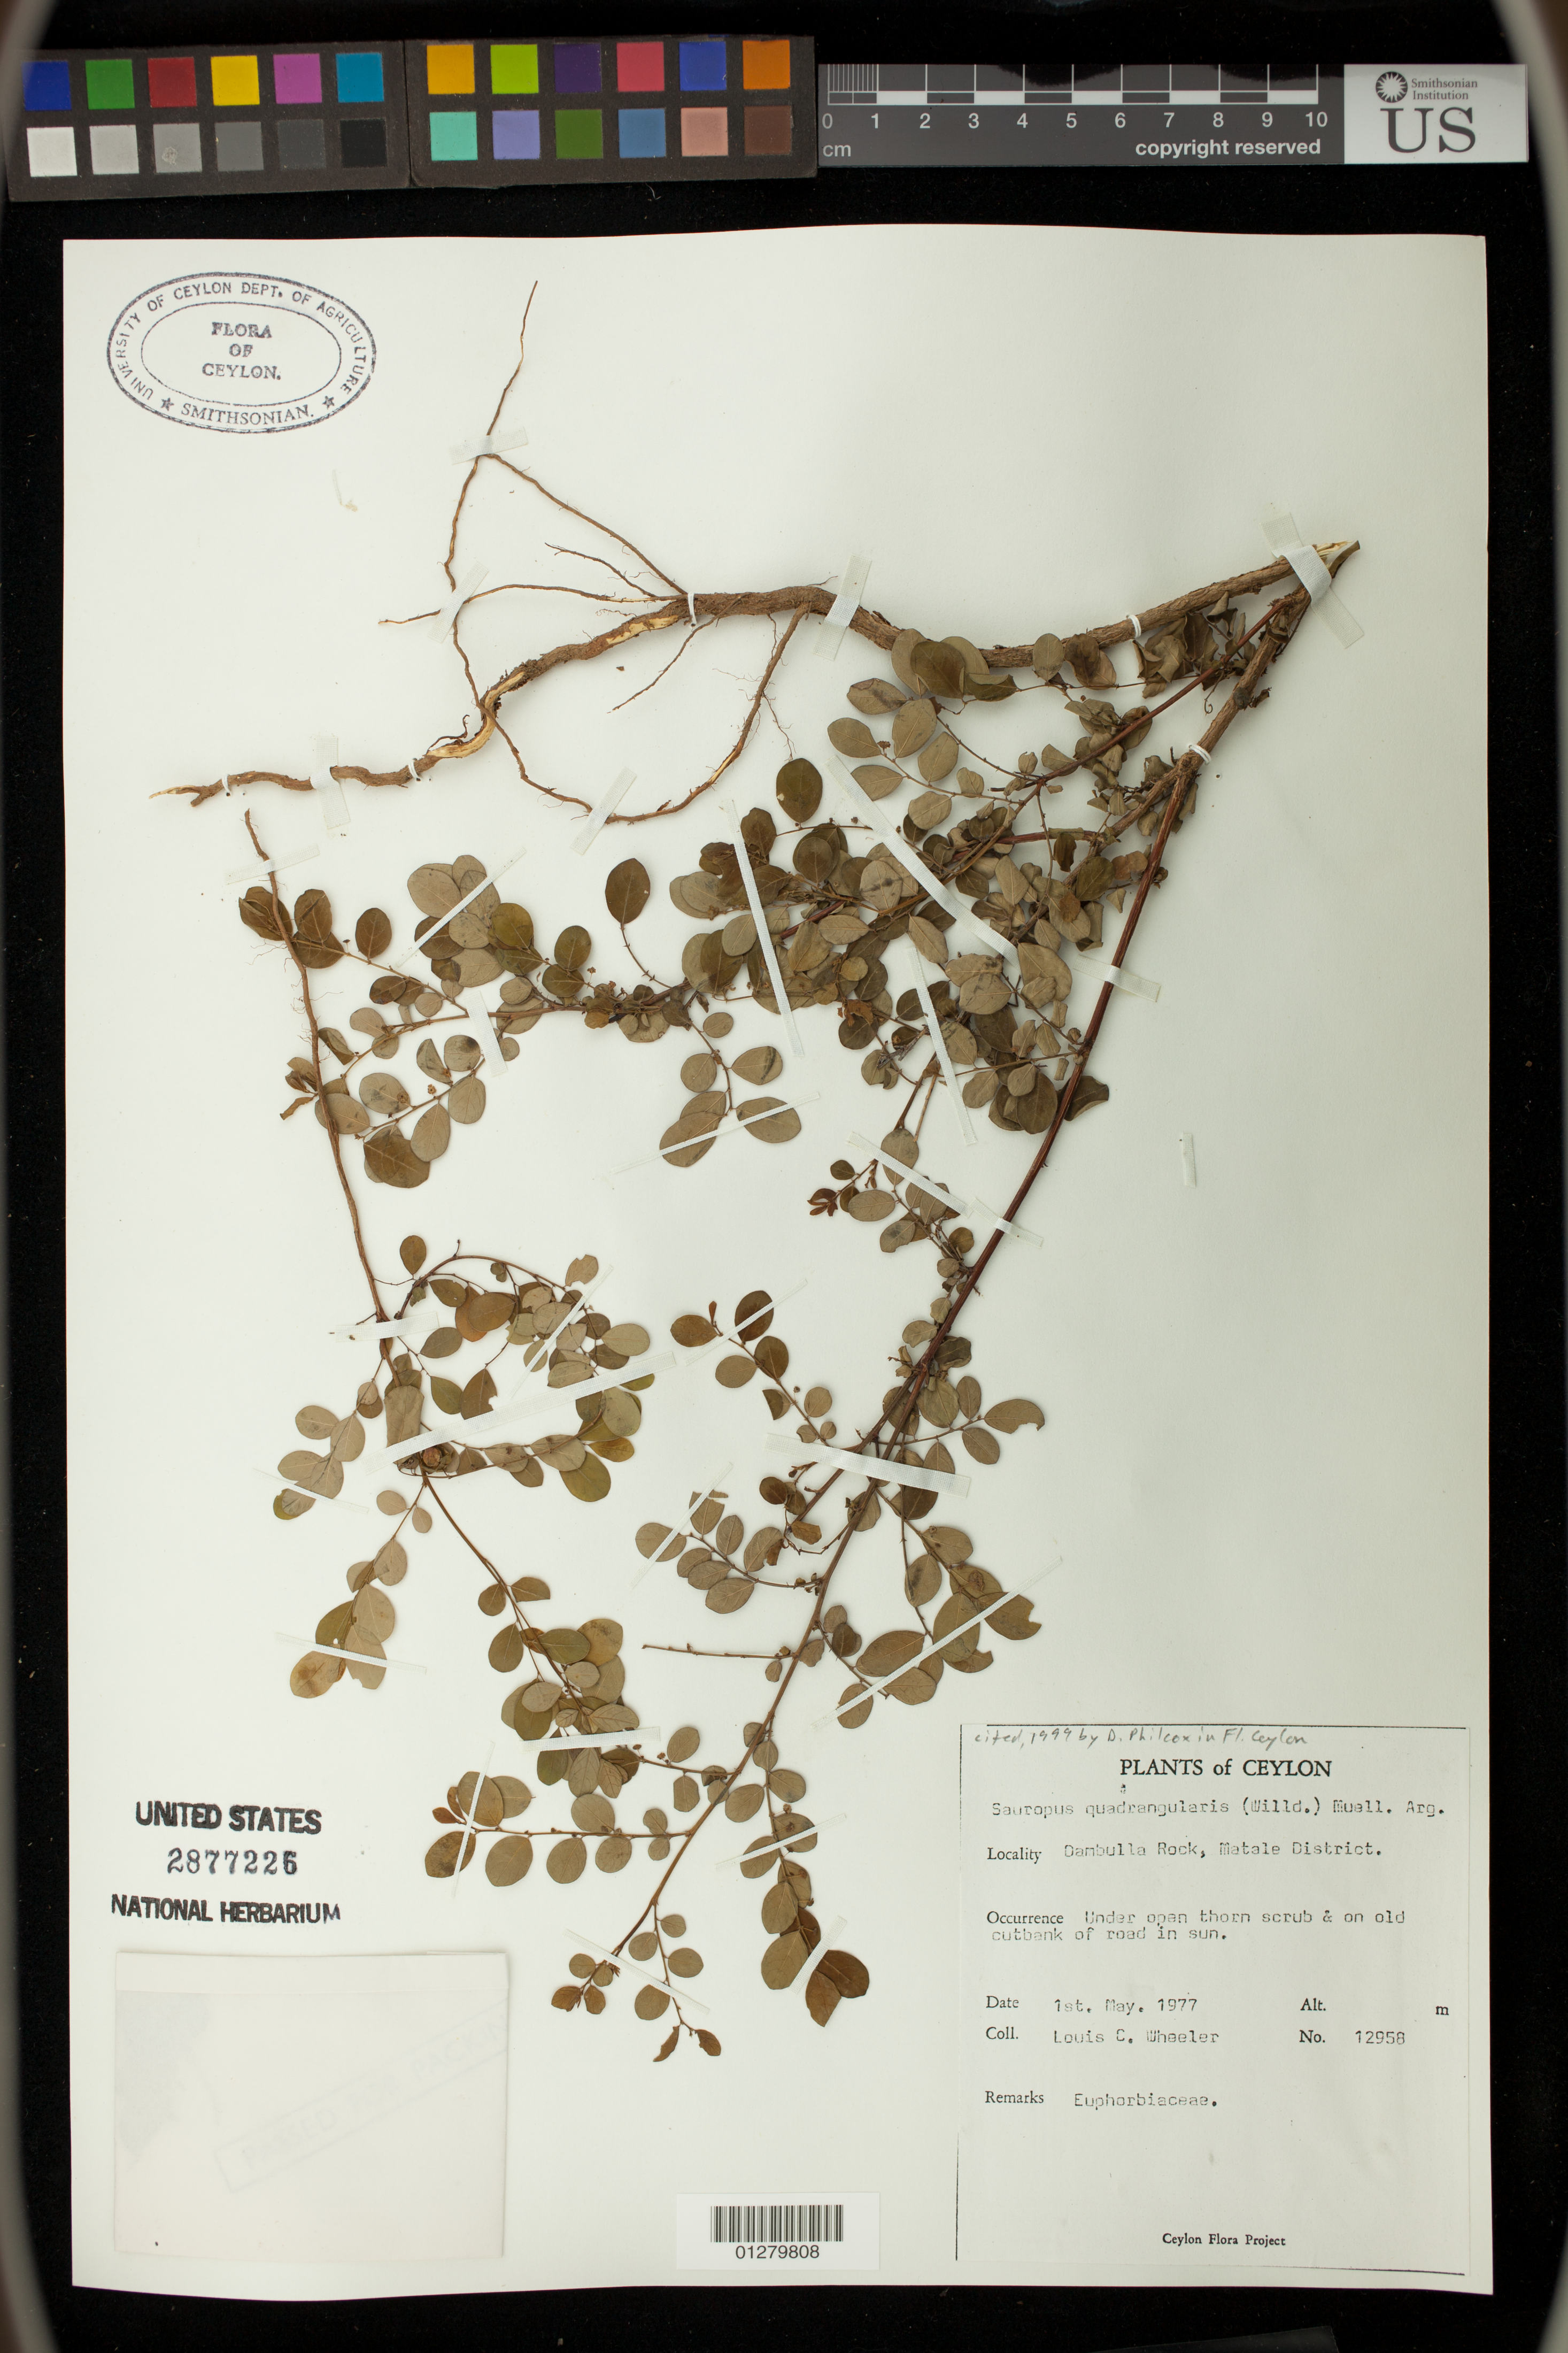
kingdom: Plantae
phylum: Tracheophyta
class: Magnoliopsida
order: Malpighiales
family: Phyllanthaceae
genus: Sauropus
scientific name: Sauropus quadrangularis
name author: (Willd.) Müll. Arg.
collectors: L. C. Wheeler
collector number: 12958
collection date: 1977-05-01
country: Sri Lanka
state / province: Central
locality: Dambulla Rock.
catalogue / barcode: US 2877226